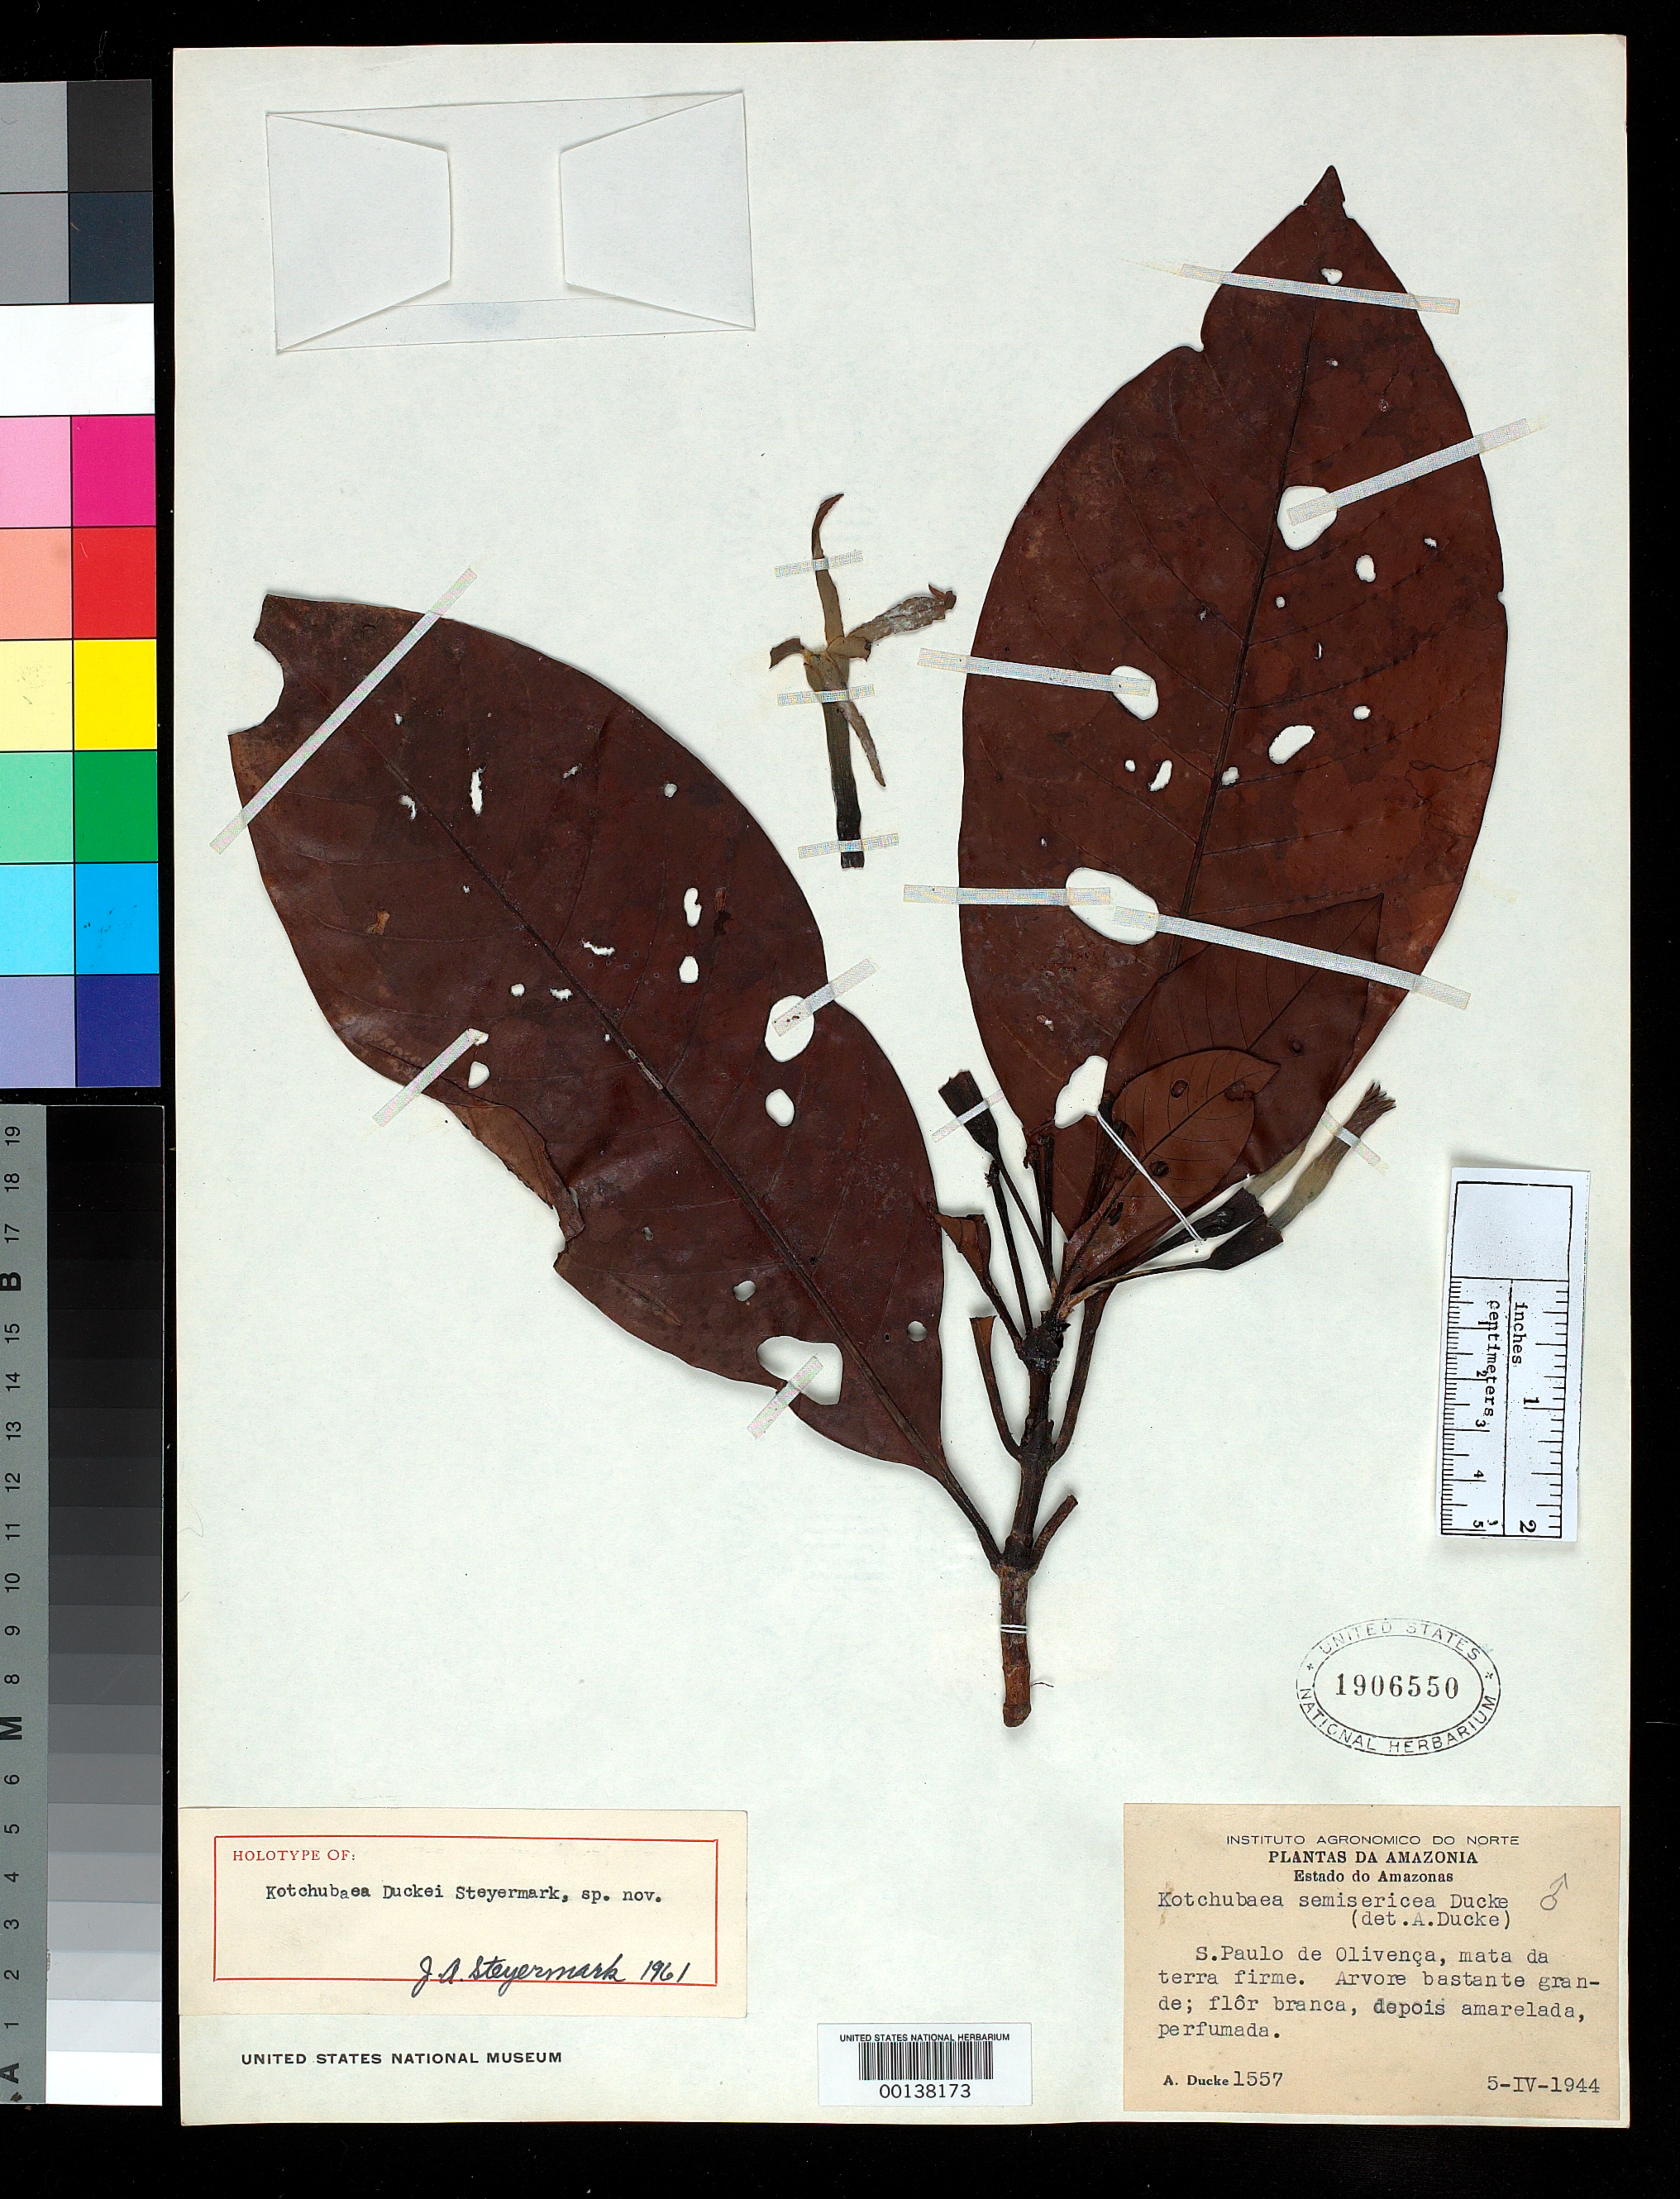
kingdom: Plantae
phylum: Tracheophyta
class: Magnoliopsida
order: Gentianales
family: Rubiaceae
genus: Kotchubaea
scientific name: Kotchubaea duckei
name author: Steyerm.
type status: Holotype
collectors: A. Ducke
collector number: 1557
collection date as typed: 05 Apr 1944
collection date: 1944-04-05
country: Brazil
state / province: Amazonas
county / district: São Paulo de Olivença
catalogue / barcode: US 1906550